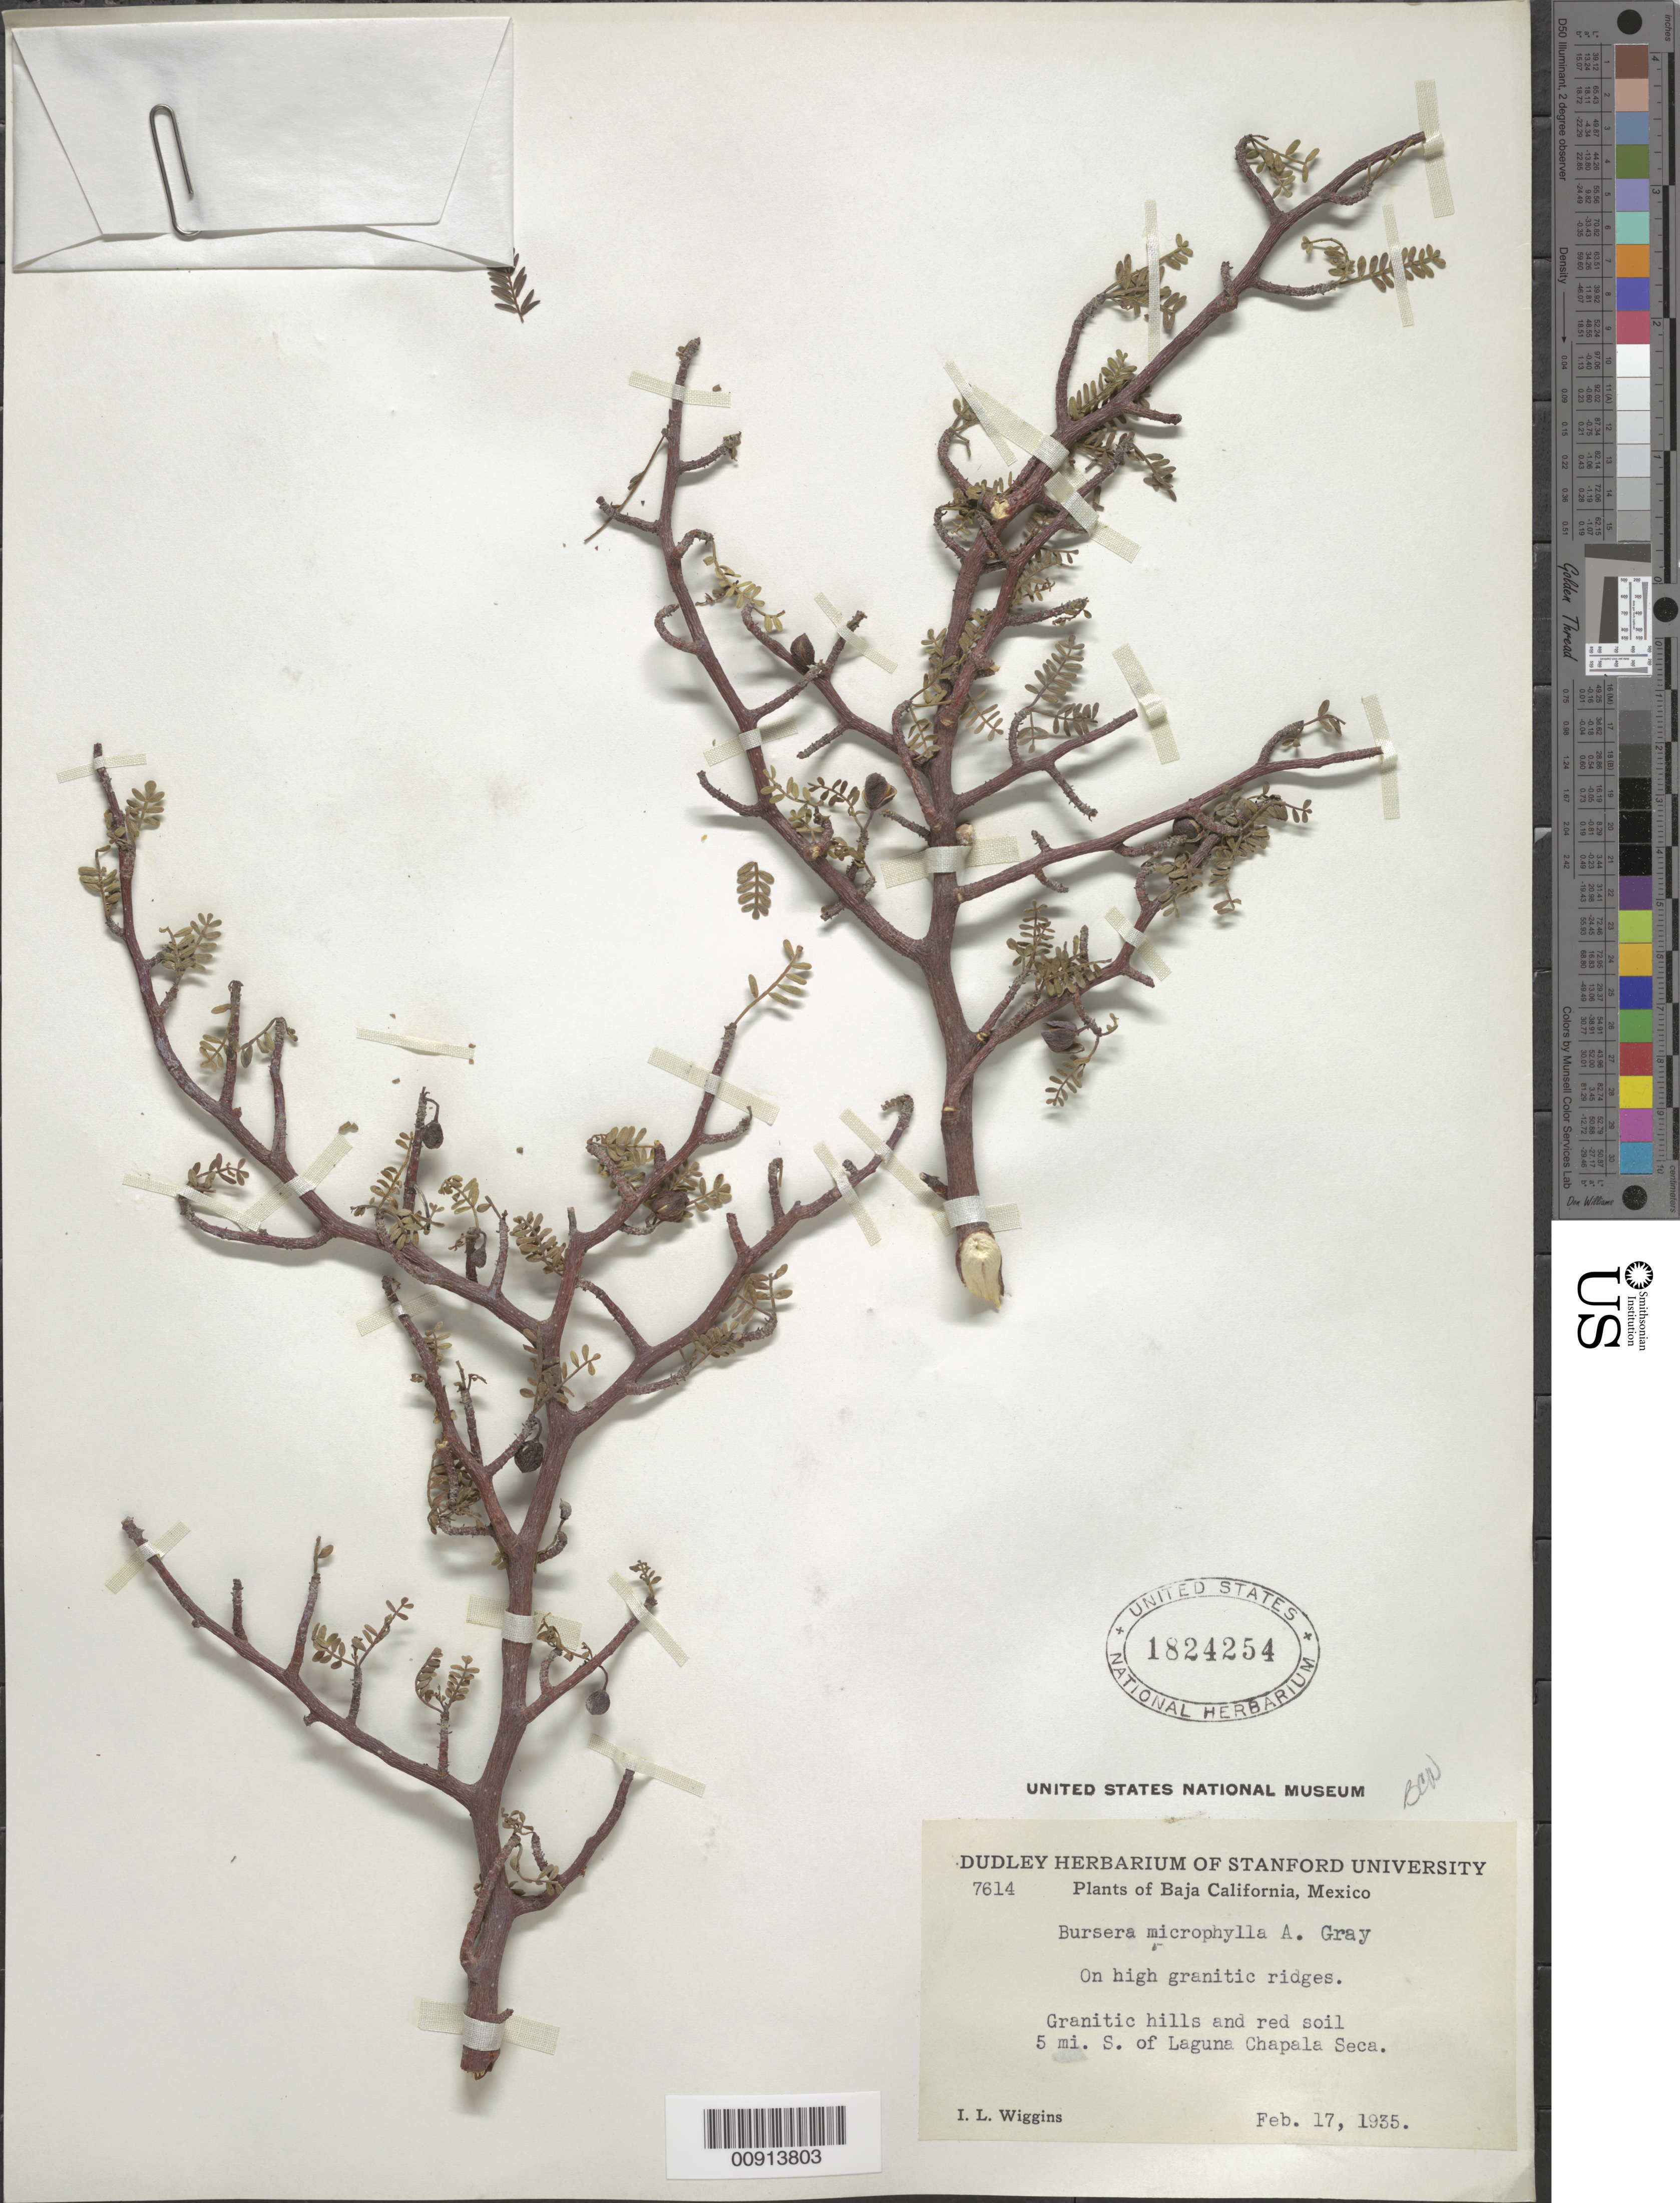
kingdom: Plantae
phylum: Tracheophyta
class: Magnoliopsida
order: Sapindales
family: Burseraceae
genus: Bursera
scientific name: Bursera microphylla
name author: A. Gray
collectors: I. L. Wiggins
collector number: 7614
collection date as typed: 17 Feb 1935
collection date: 1935-02-17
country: Mexico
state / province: Baja California Norte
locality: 5 mi. S. of Laguna Chapala Seca. Baja California.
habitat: On granitic ridges. Granitic hills and red soil.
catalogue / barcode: US 1824254